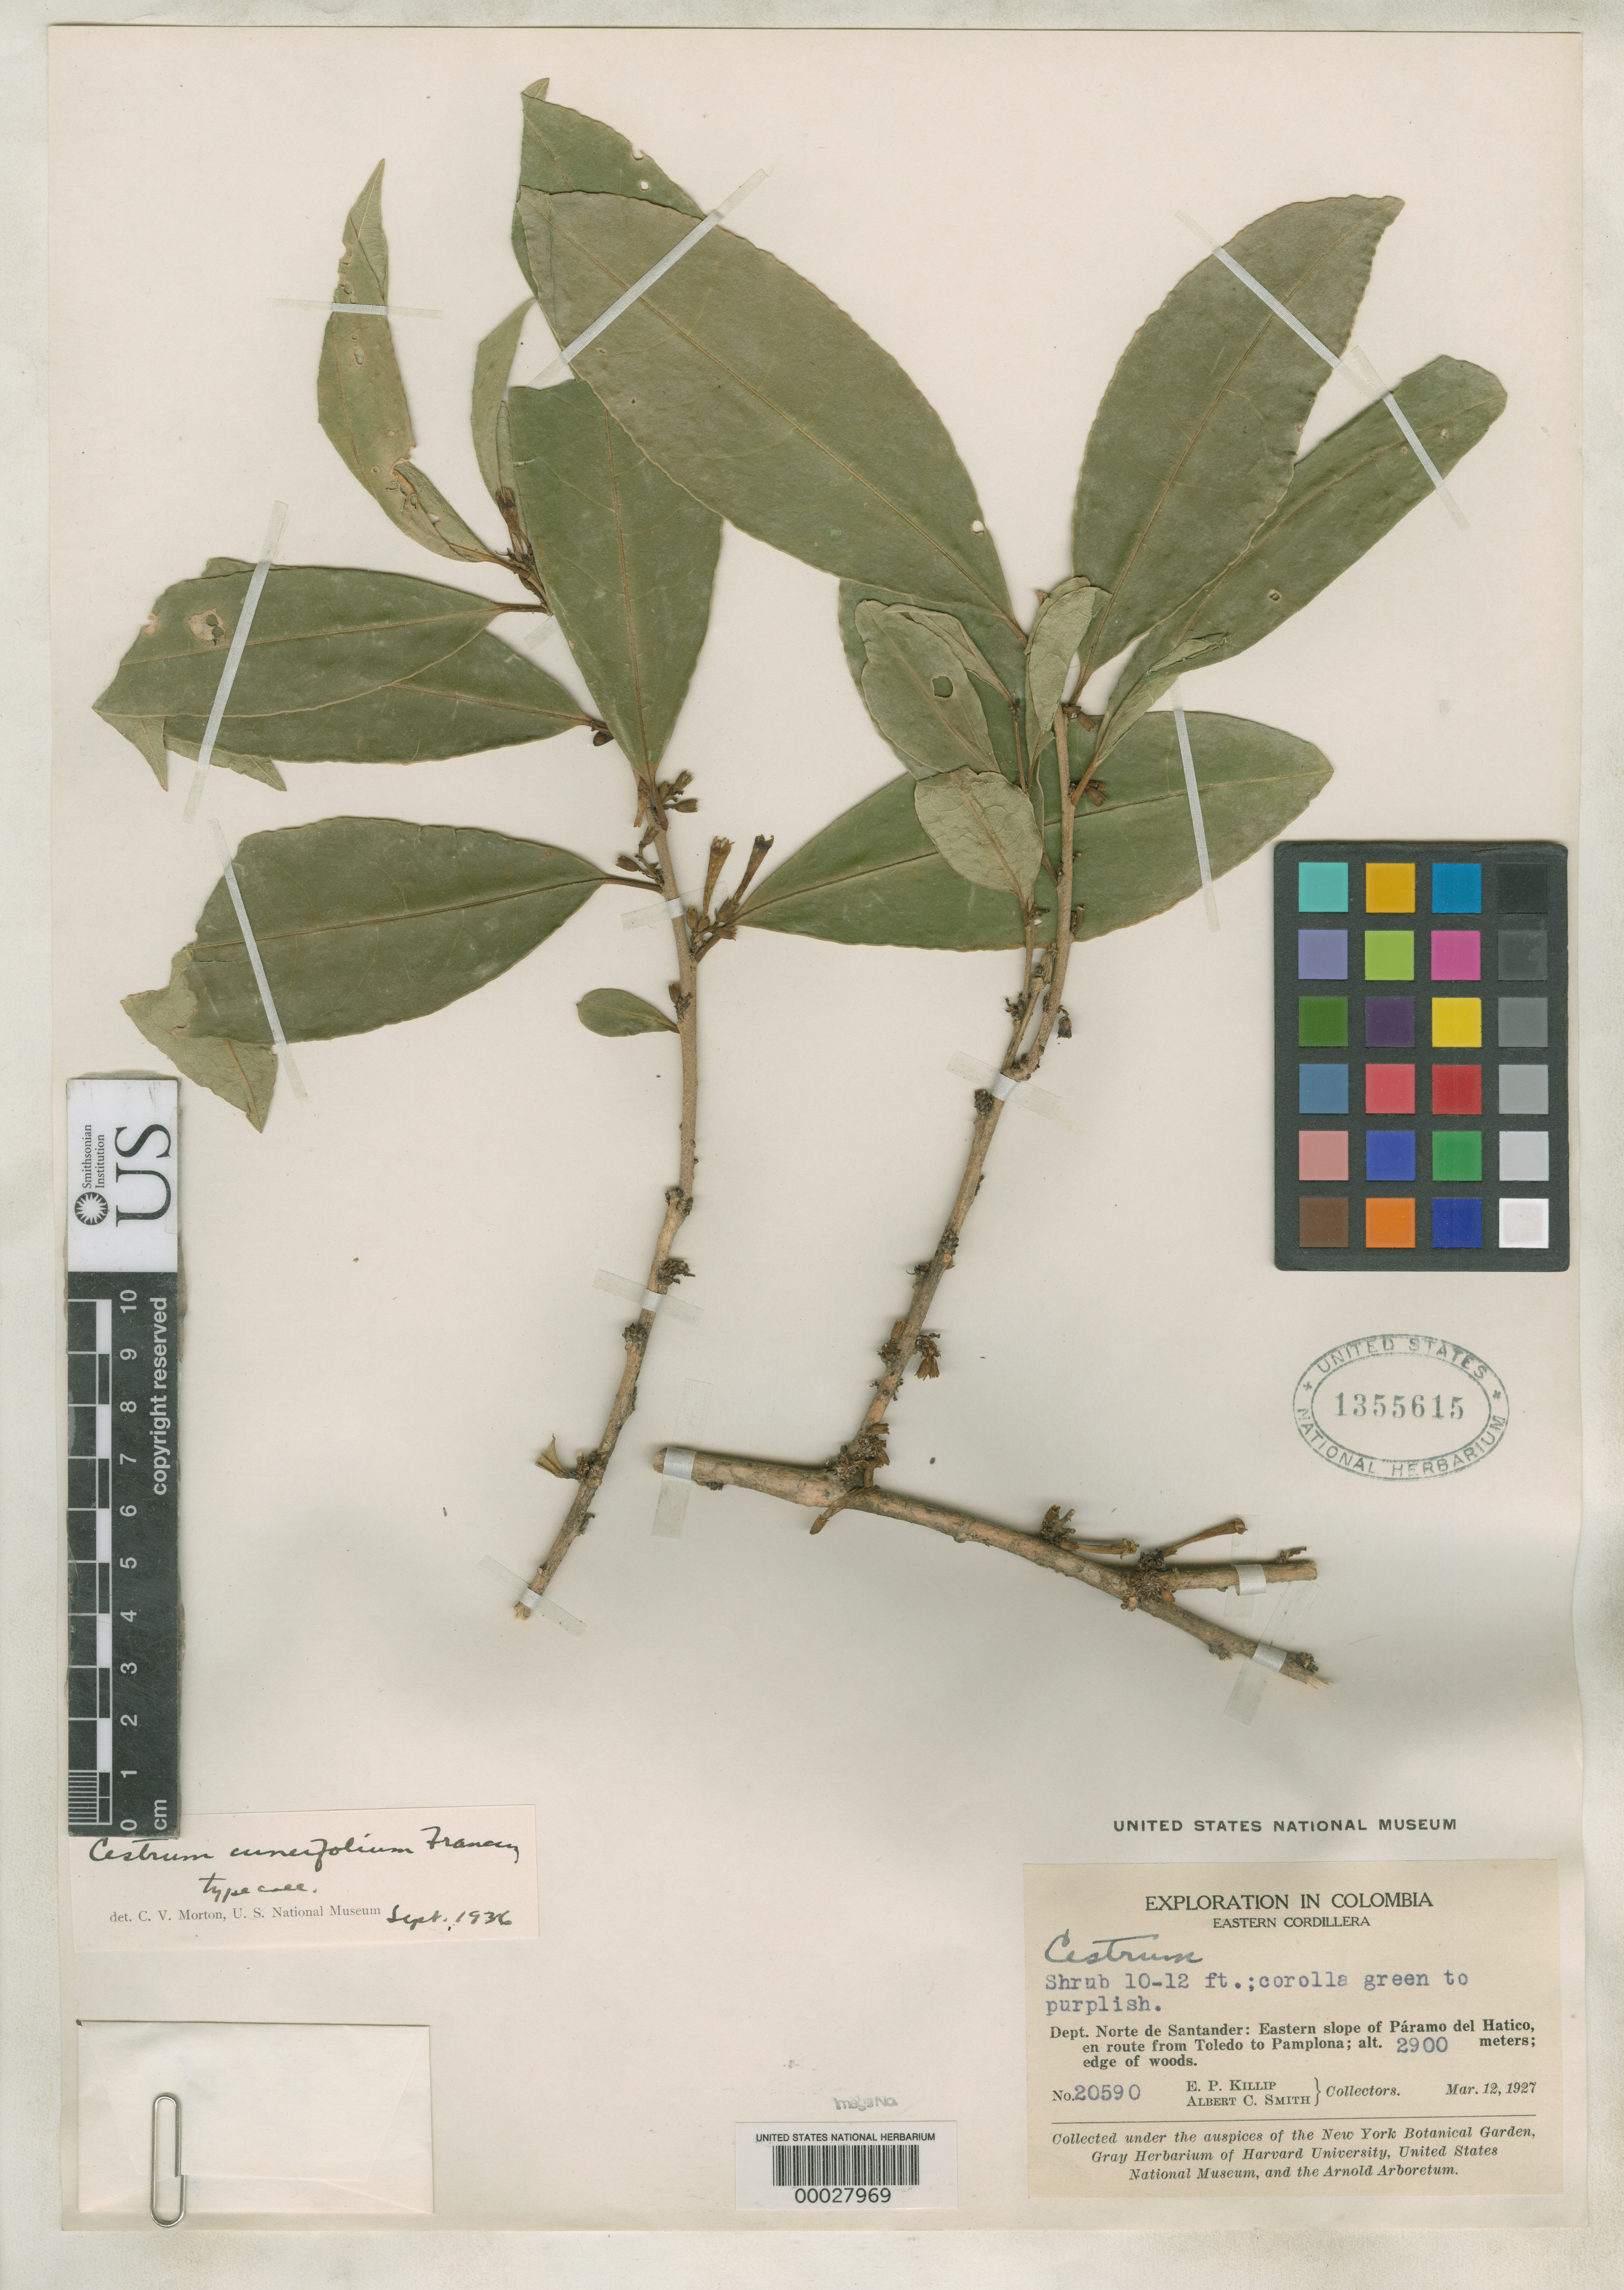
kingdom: Plantae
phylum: Tracheophyta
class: Magnoliopsida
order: Solanales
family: Solanaceae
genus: Cestrum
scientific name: Cestrum cuneifolium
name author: Francey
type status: Isotype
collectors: E. P. Killip & A. C. Smith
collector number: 20590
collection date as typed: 12 Mar 1927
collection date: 1927-03-12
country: Colombia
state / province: Norte de Santander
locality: E slope of Paramo del Hatico, from Toledo to Pamplona.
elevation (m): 2900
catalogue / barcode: US 1355615